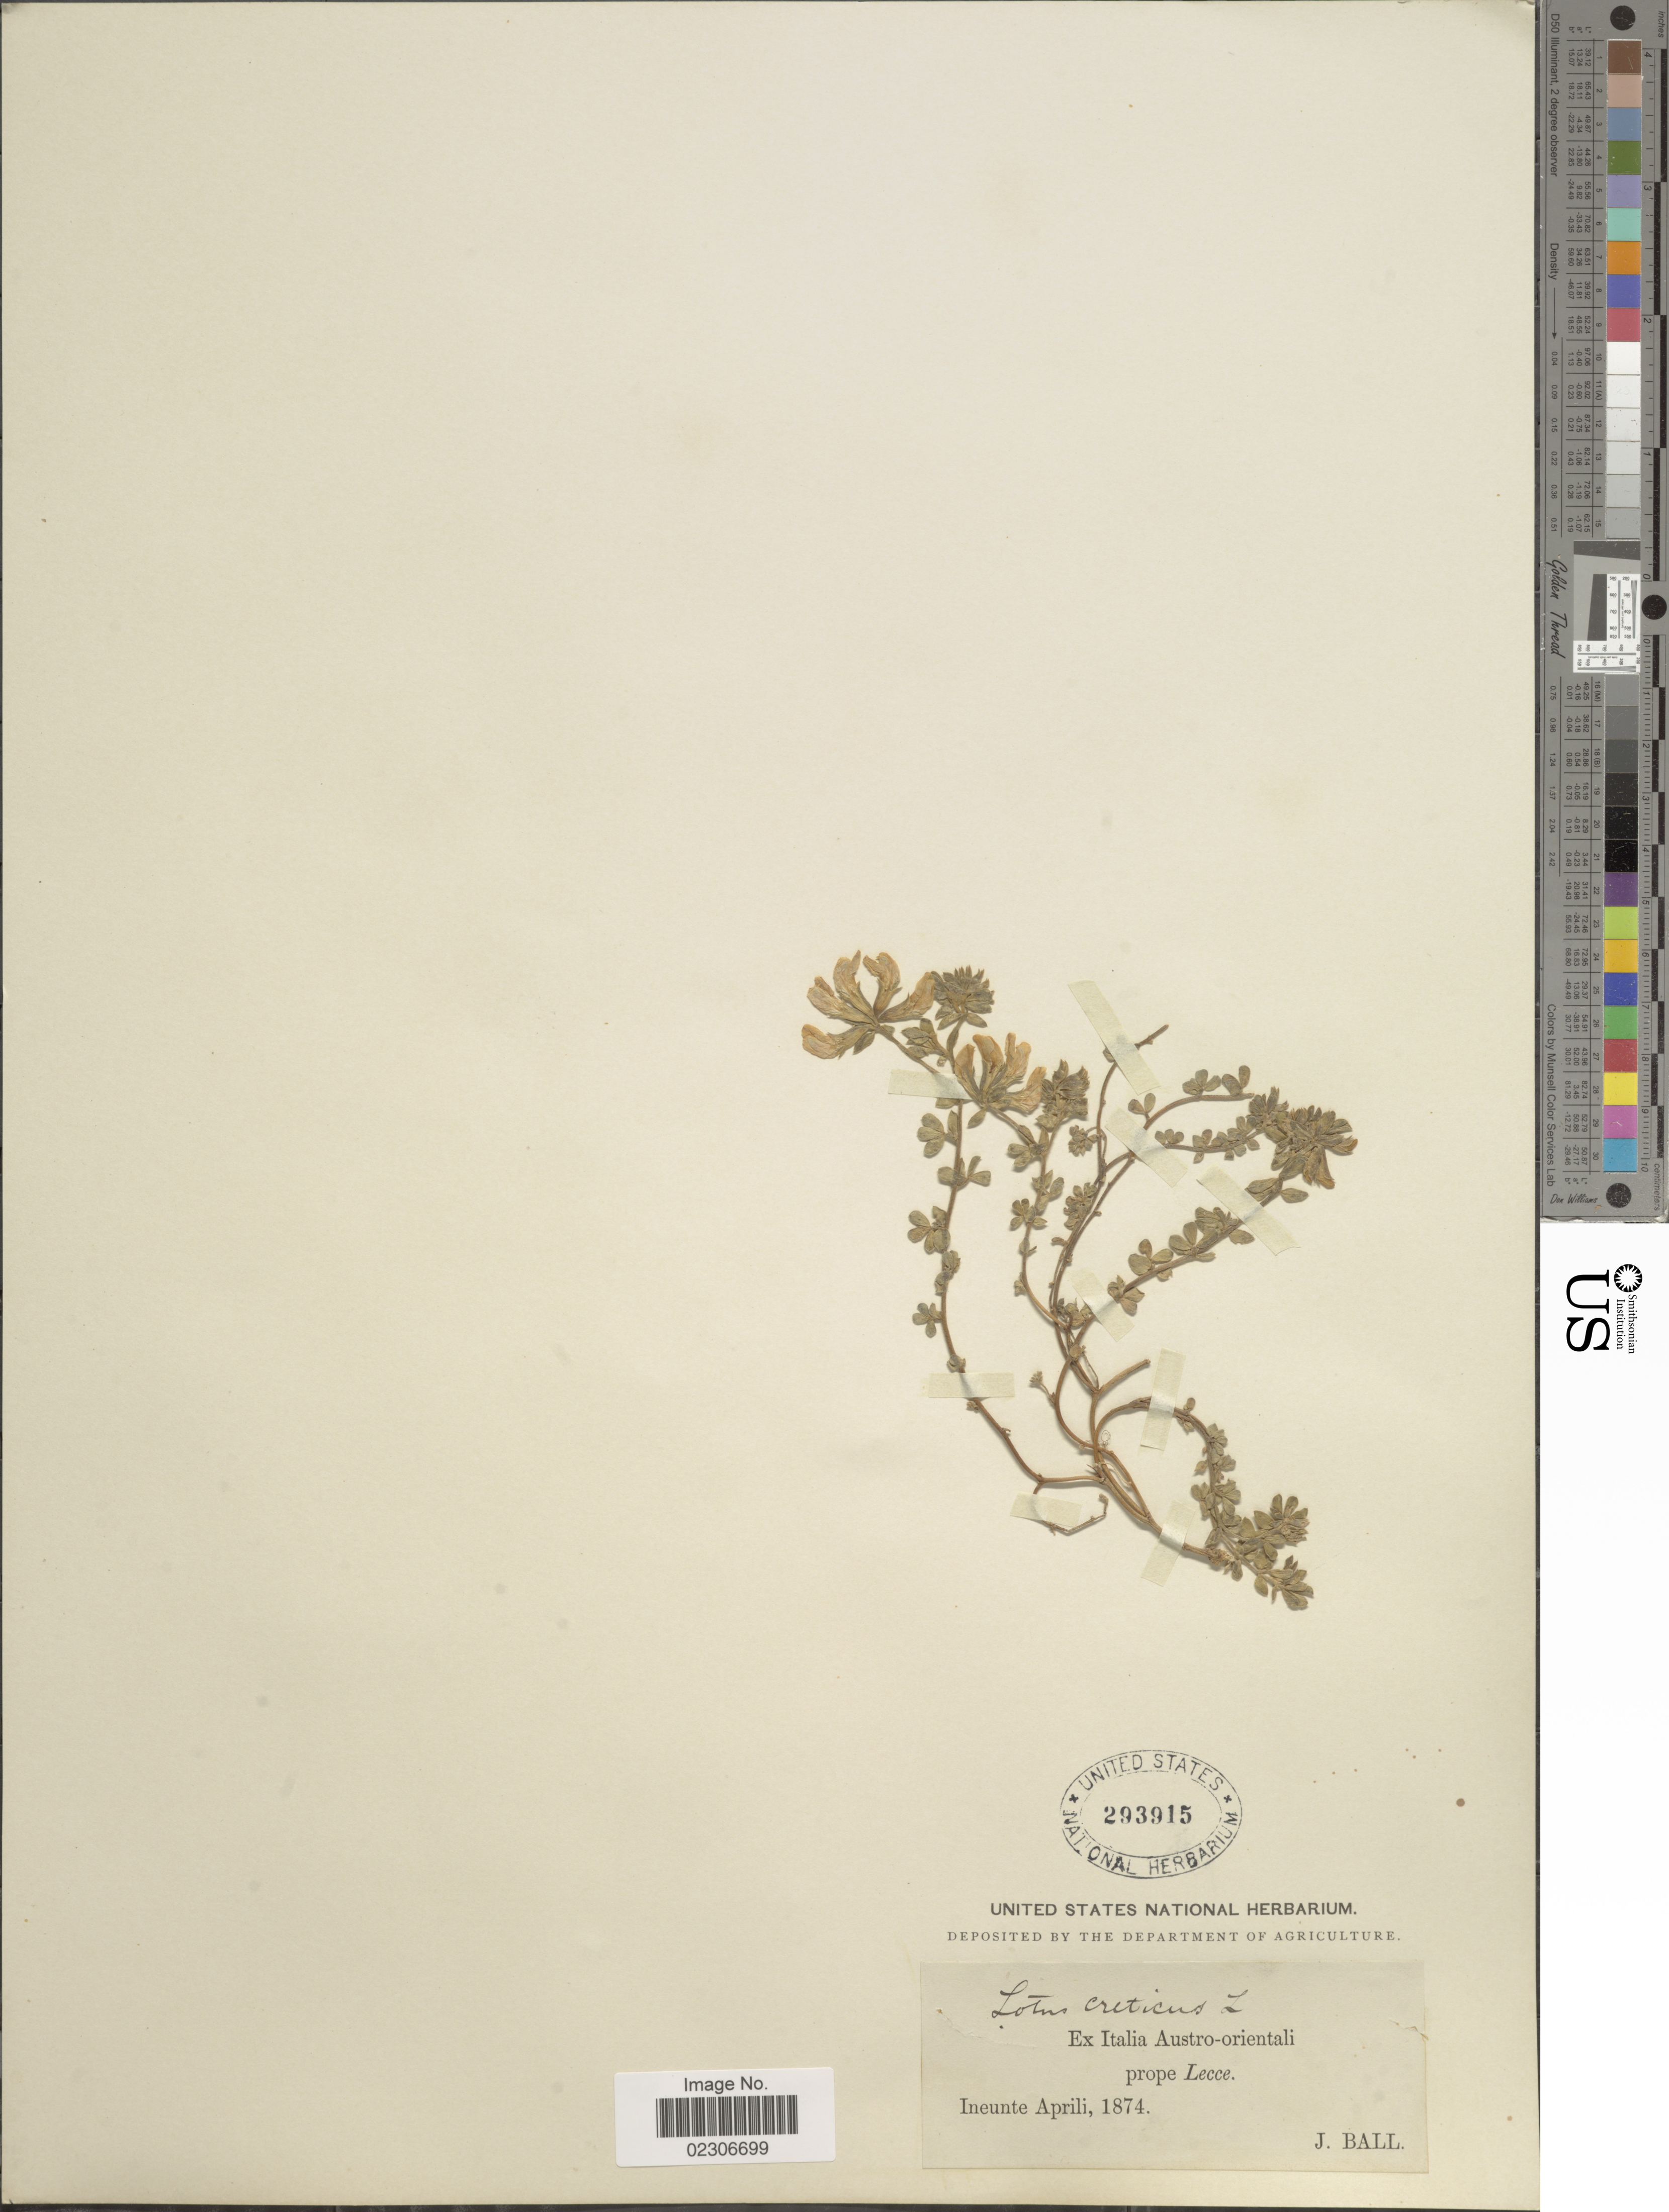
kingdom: Plantae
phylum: Tracheophyta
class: Magnoliopsida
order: Fabales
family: Fabaceae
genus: Lotus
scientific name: Lotus creticus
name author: L.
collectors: J. Ball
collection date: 1874-04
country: Italy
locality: Ex Italia Austro-orientali prope Lecce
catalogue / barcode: US 293915